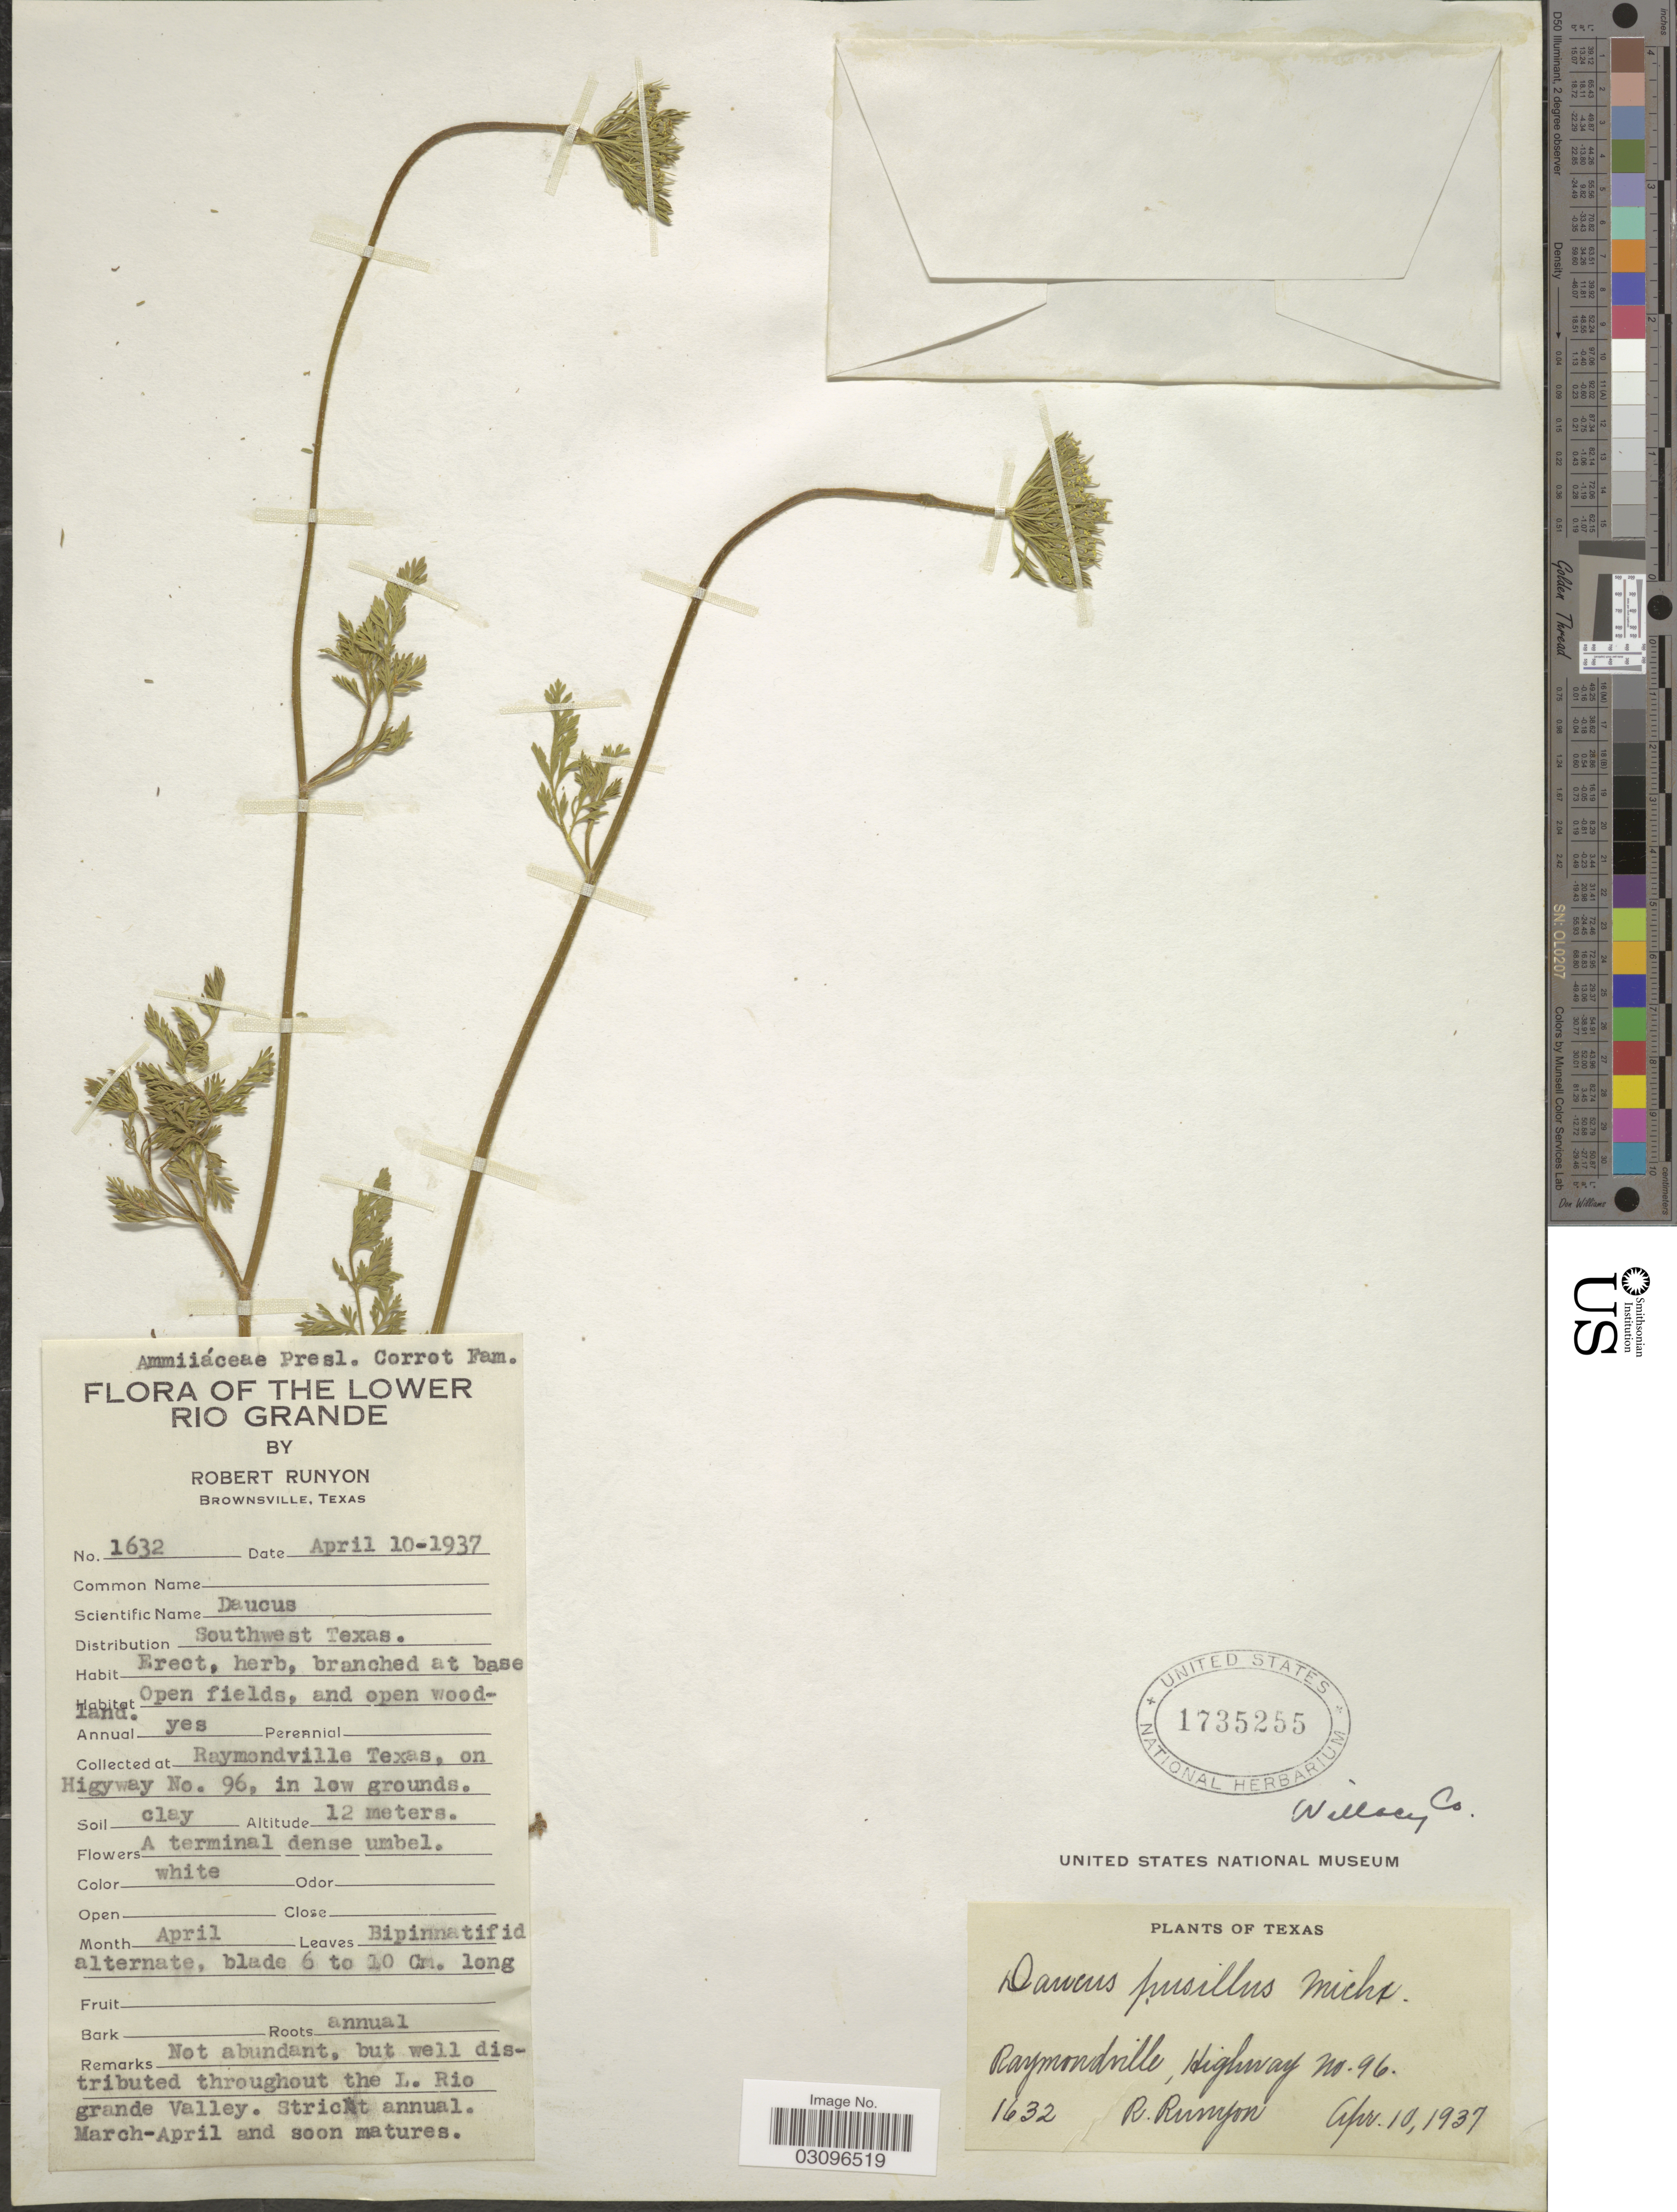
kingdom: Plantae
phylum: Tracheophyta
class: Magnoliopsida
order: Apiales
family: Apiaceae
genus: Daucus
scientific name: Daucus pusillus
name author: Michx.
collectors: R. Runyon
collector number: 1632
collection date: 1937-04-10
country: United States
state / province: Texas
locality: The Lower Rio Grande, Southwest Texas. Raymondville Texas, on Highway No. 96, in low grounds.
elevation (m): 12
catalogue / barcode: US 1735255